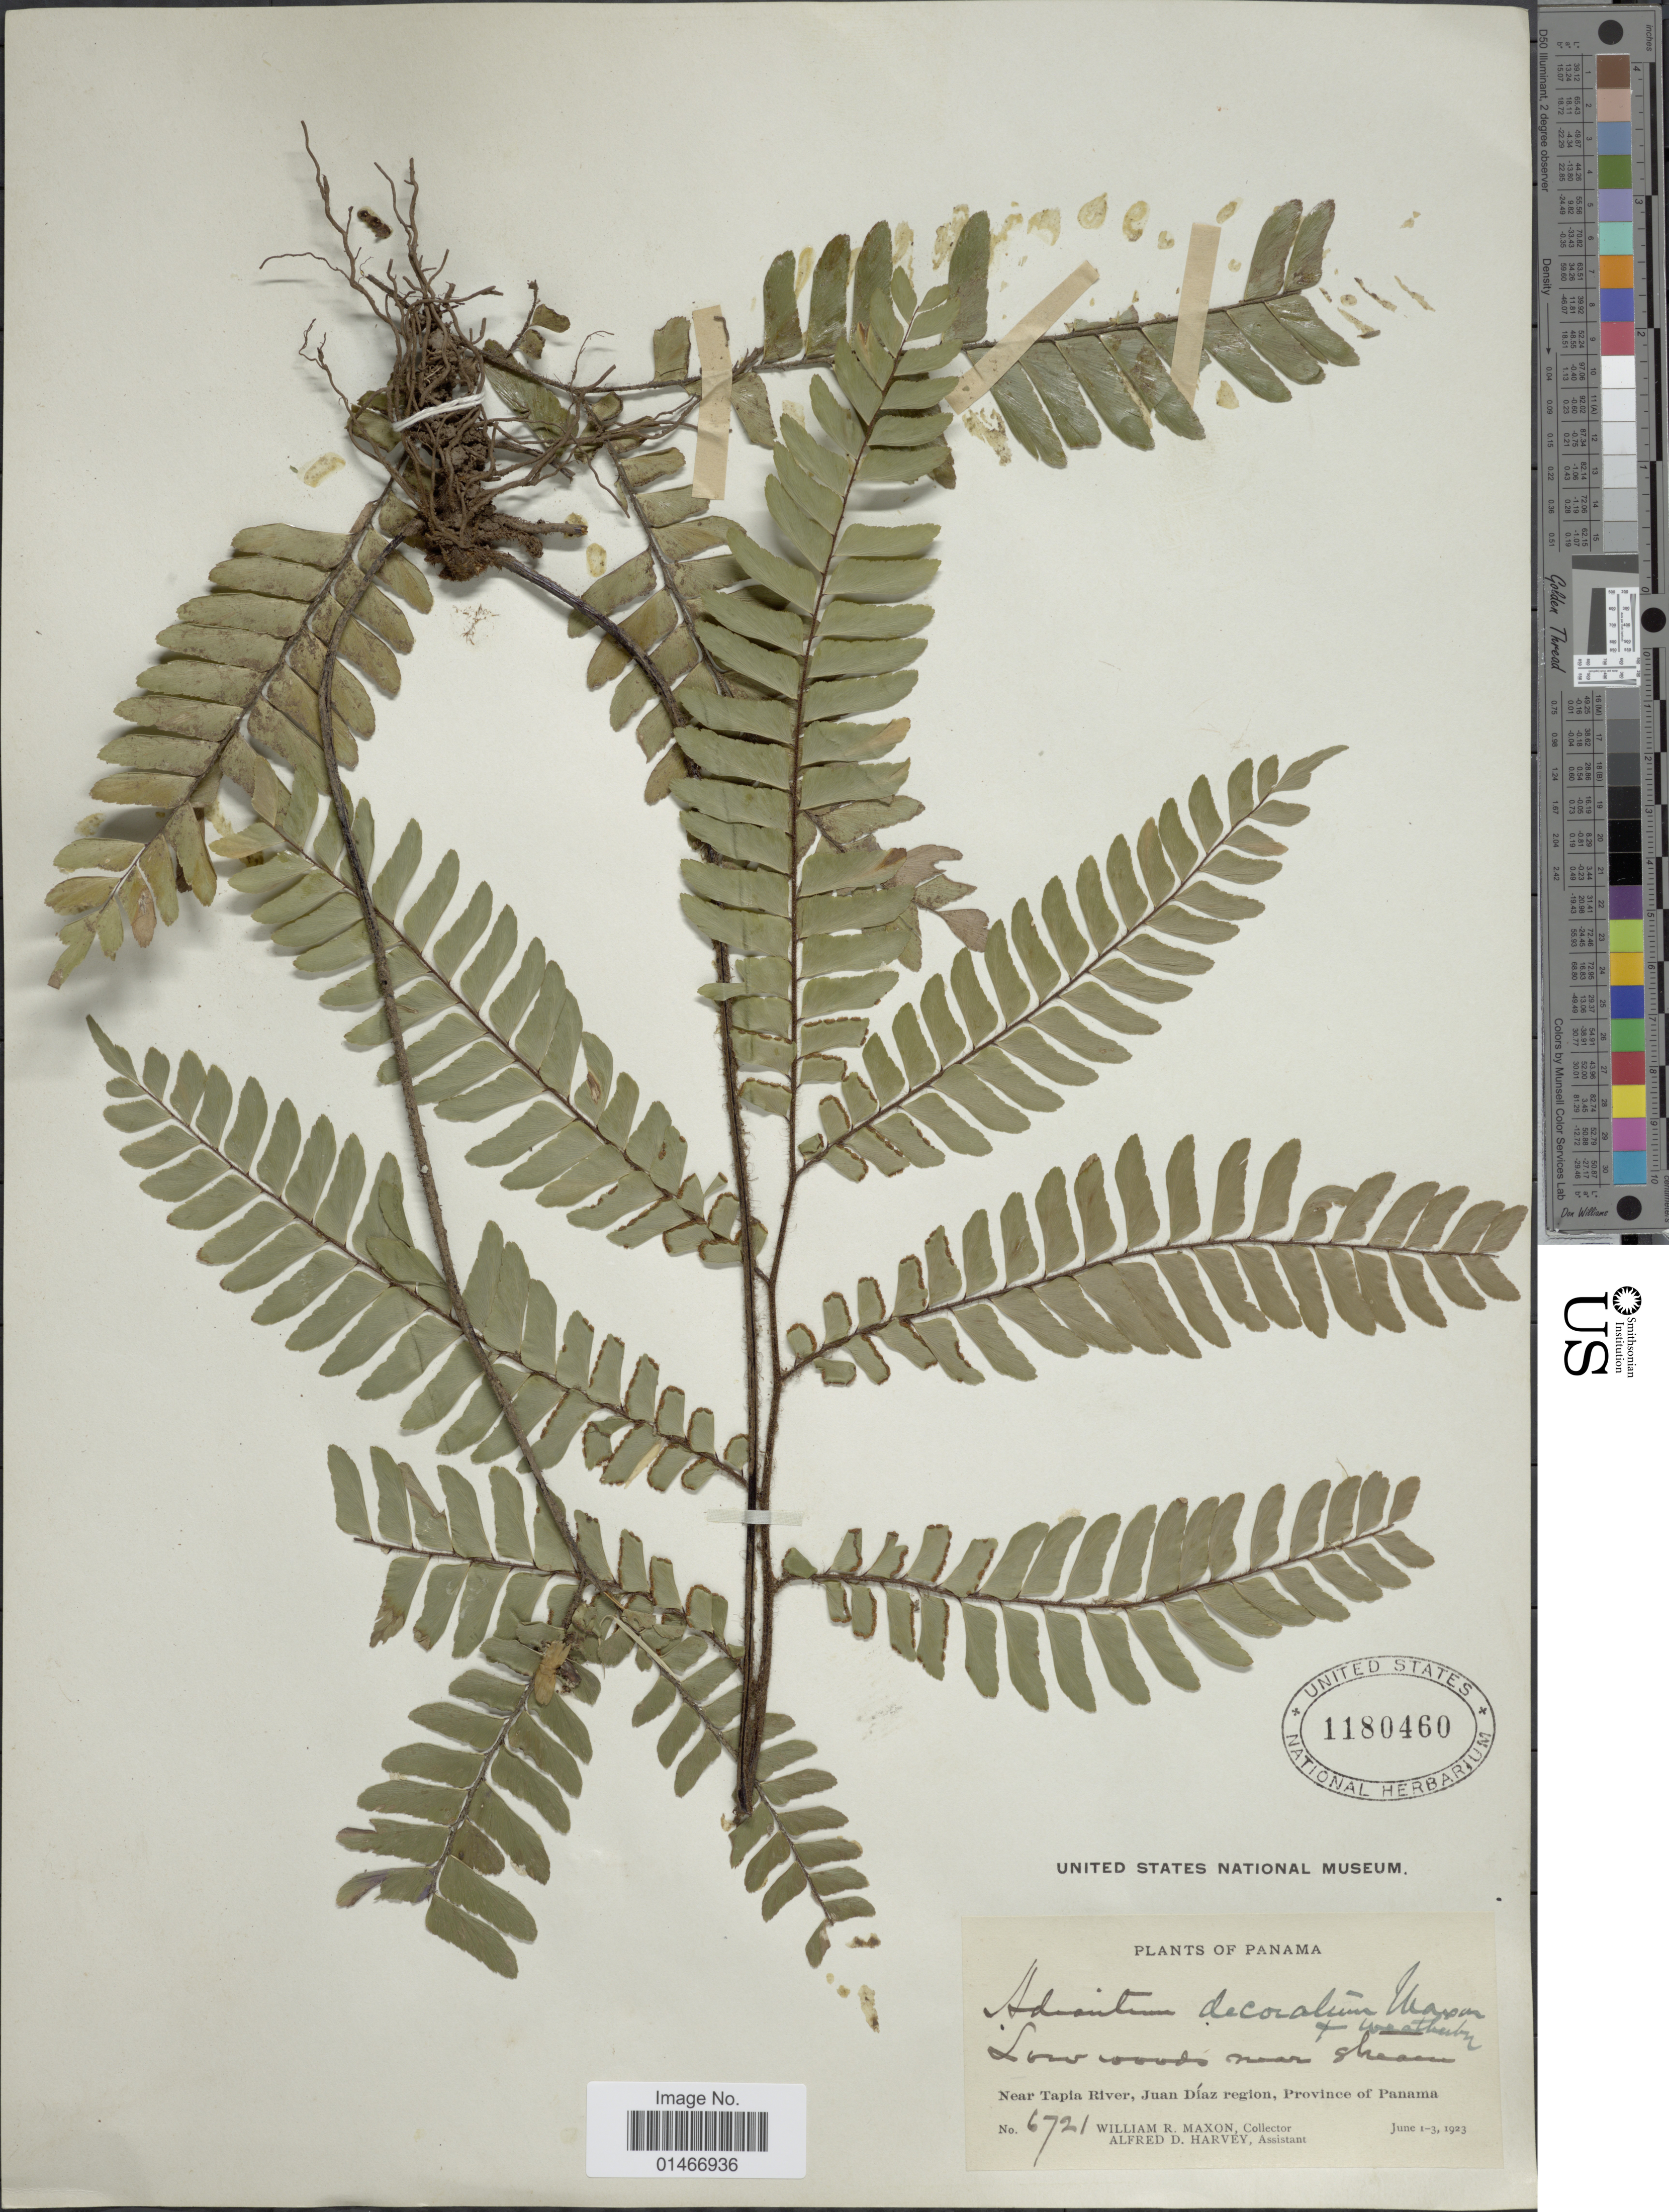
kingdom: Plantae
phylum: Tracheophyta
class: Polypodiopsida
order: Polypodiales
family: Pteridaceae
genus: Adiantum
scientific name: Adiantum decoratum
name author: Maxon & Weath.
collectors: W. R. Maxon & A. D. Harvey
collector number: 6721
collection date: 1923-06-01/1923-06-03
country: Panama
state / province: Panamá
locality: Near Tapia River, Juan Diaz region, Province of Panama.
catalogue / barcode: US 1180460